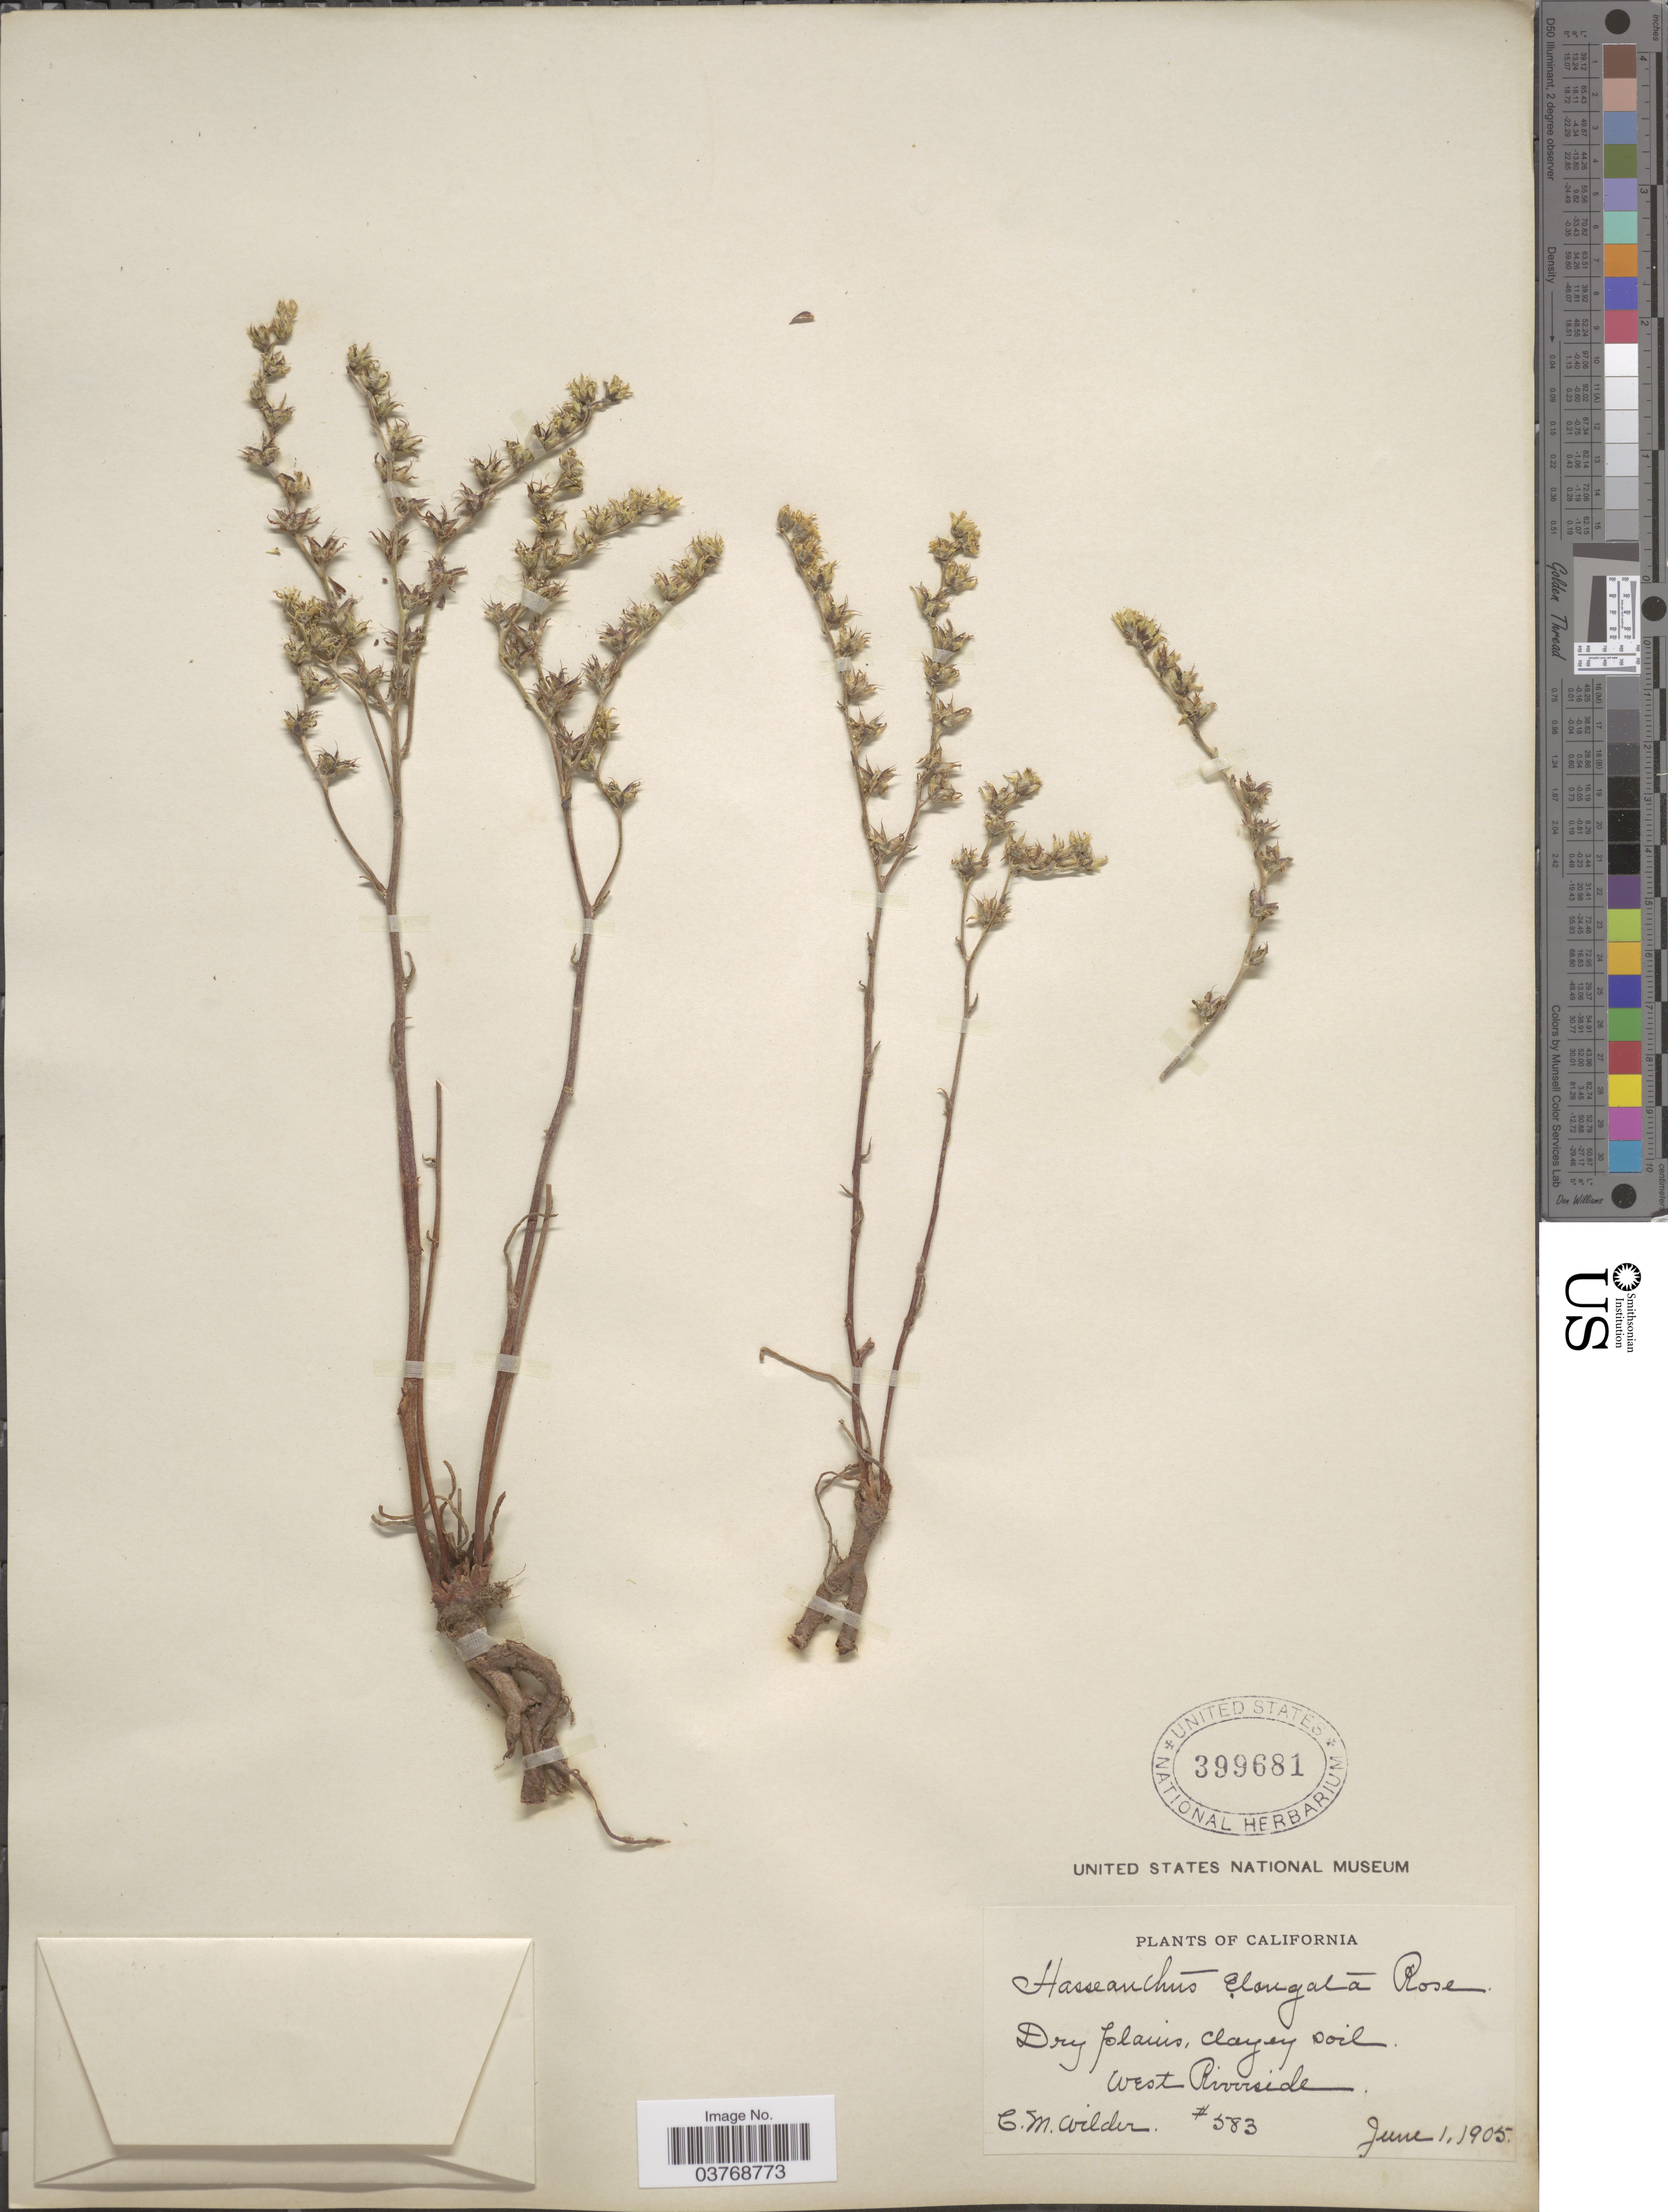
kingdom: Plantae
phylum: Tracheophyta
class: Magnoliopsida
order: Saxifragales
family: Crassulaceae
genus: Dudleya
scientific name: Dudleya multicaulis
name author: (Rose) Moran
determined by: Strong, Mark T., (BOT), Smithsonian Institution - National Museum of Natural History (UNITED STATES)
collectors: C. Wilder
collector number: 583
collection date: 1905-06-01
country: United States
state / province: California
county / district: Riverside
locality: West Riverside.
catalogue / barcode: US 399681